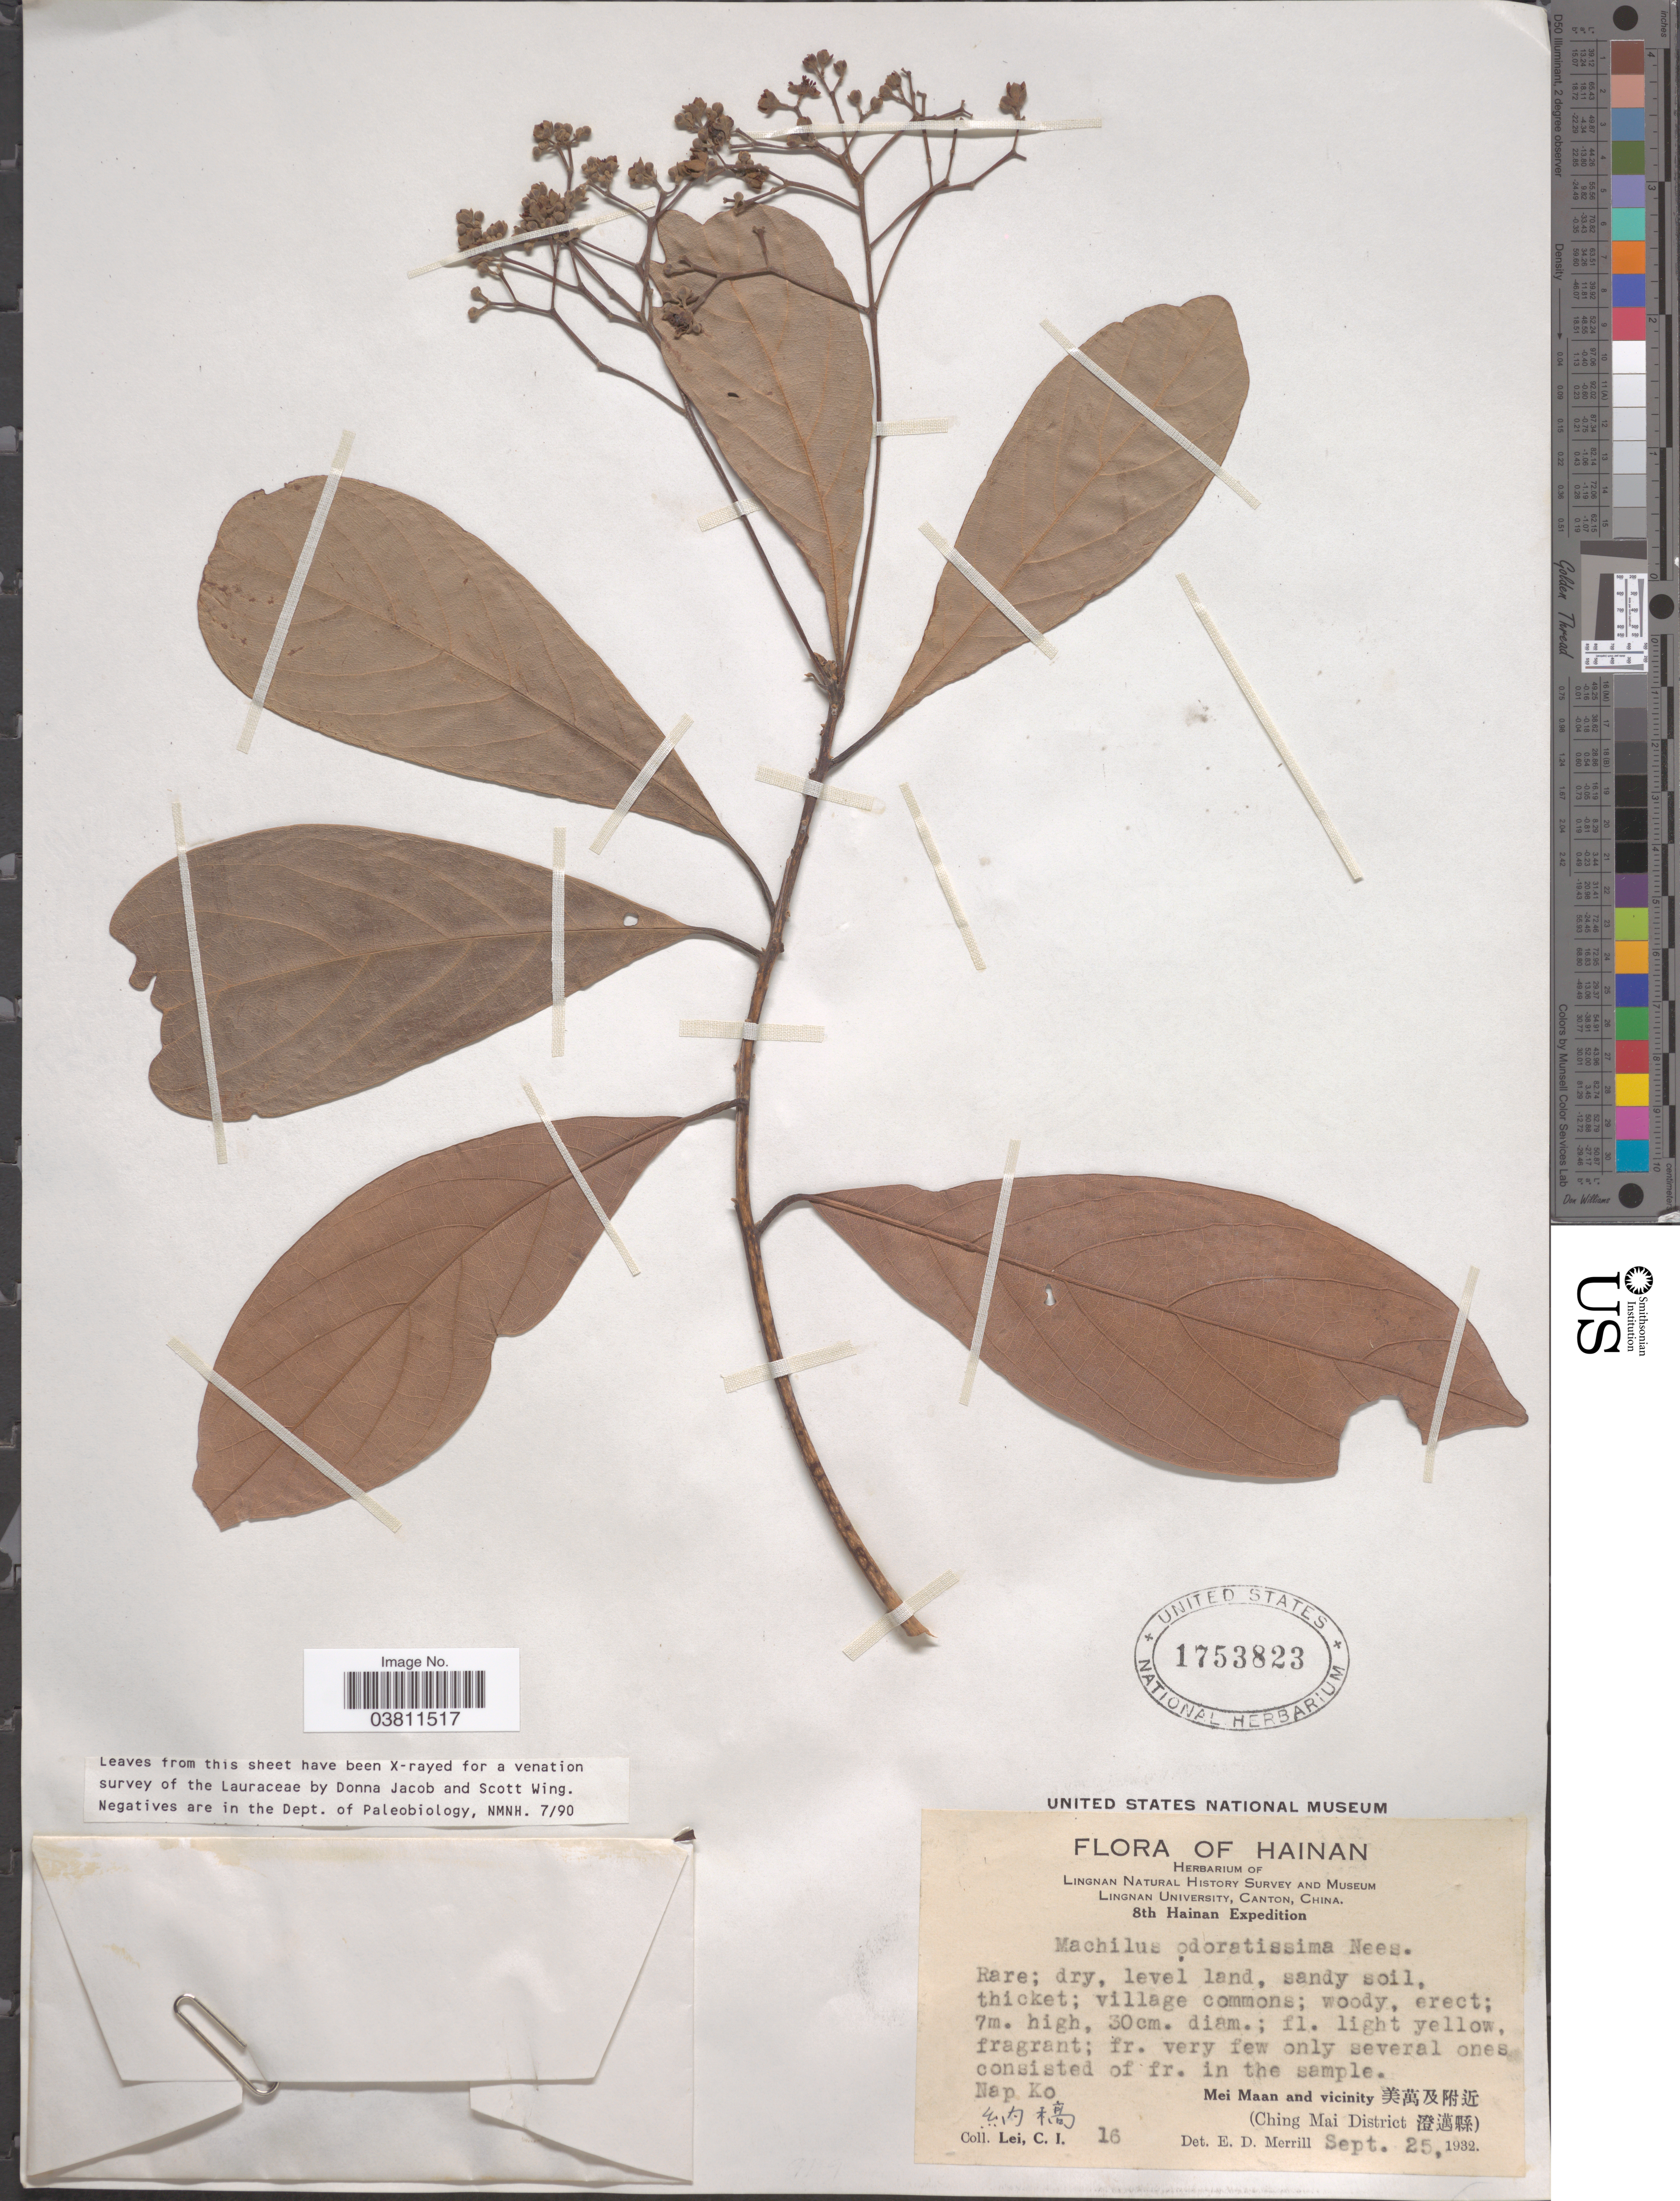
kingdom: Plantae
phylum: Tracheophyta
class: Magnoliopsida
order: Laurales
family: Lauraceae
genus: Persea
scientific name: Persea odoratissima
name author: (Nees) Kosterm.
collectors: C. I. Lei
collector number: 16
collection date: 1932-09-25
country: China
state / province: Hainan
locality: Nap Ko, X. Mei Maan and vicinity X. (Ching Mai District X).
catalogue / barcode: US 1753823